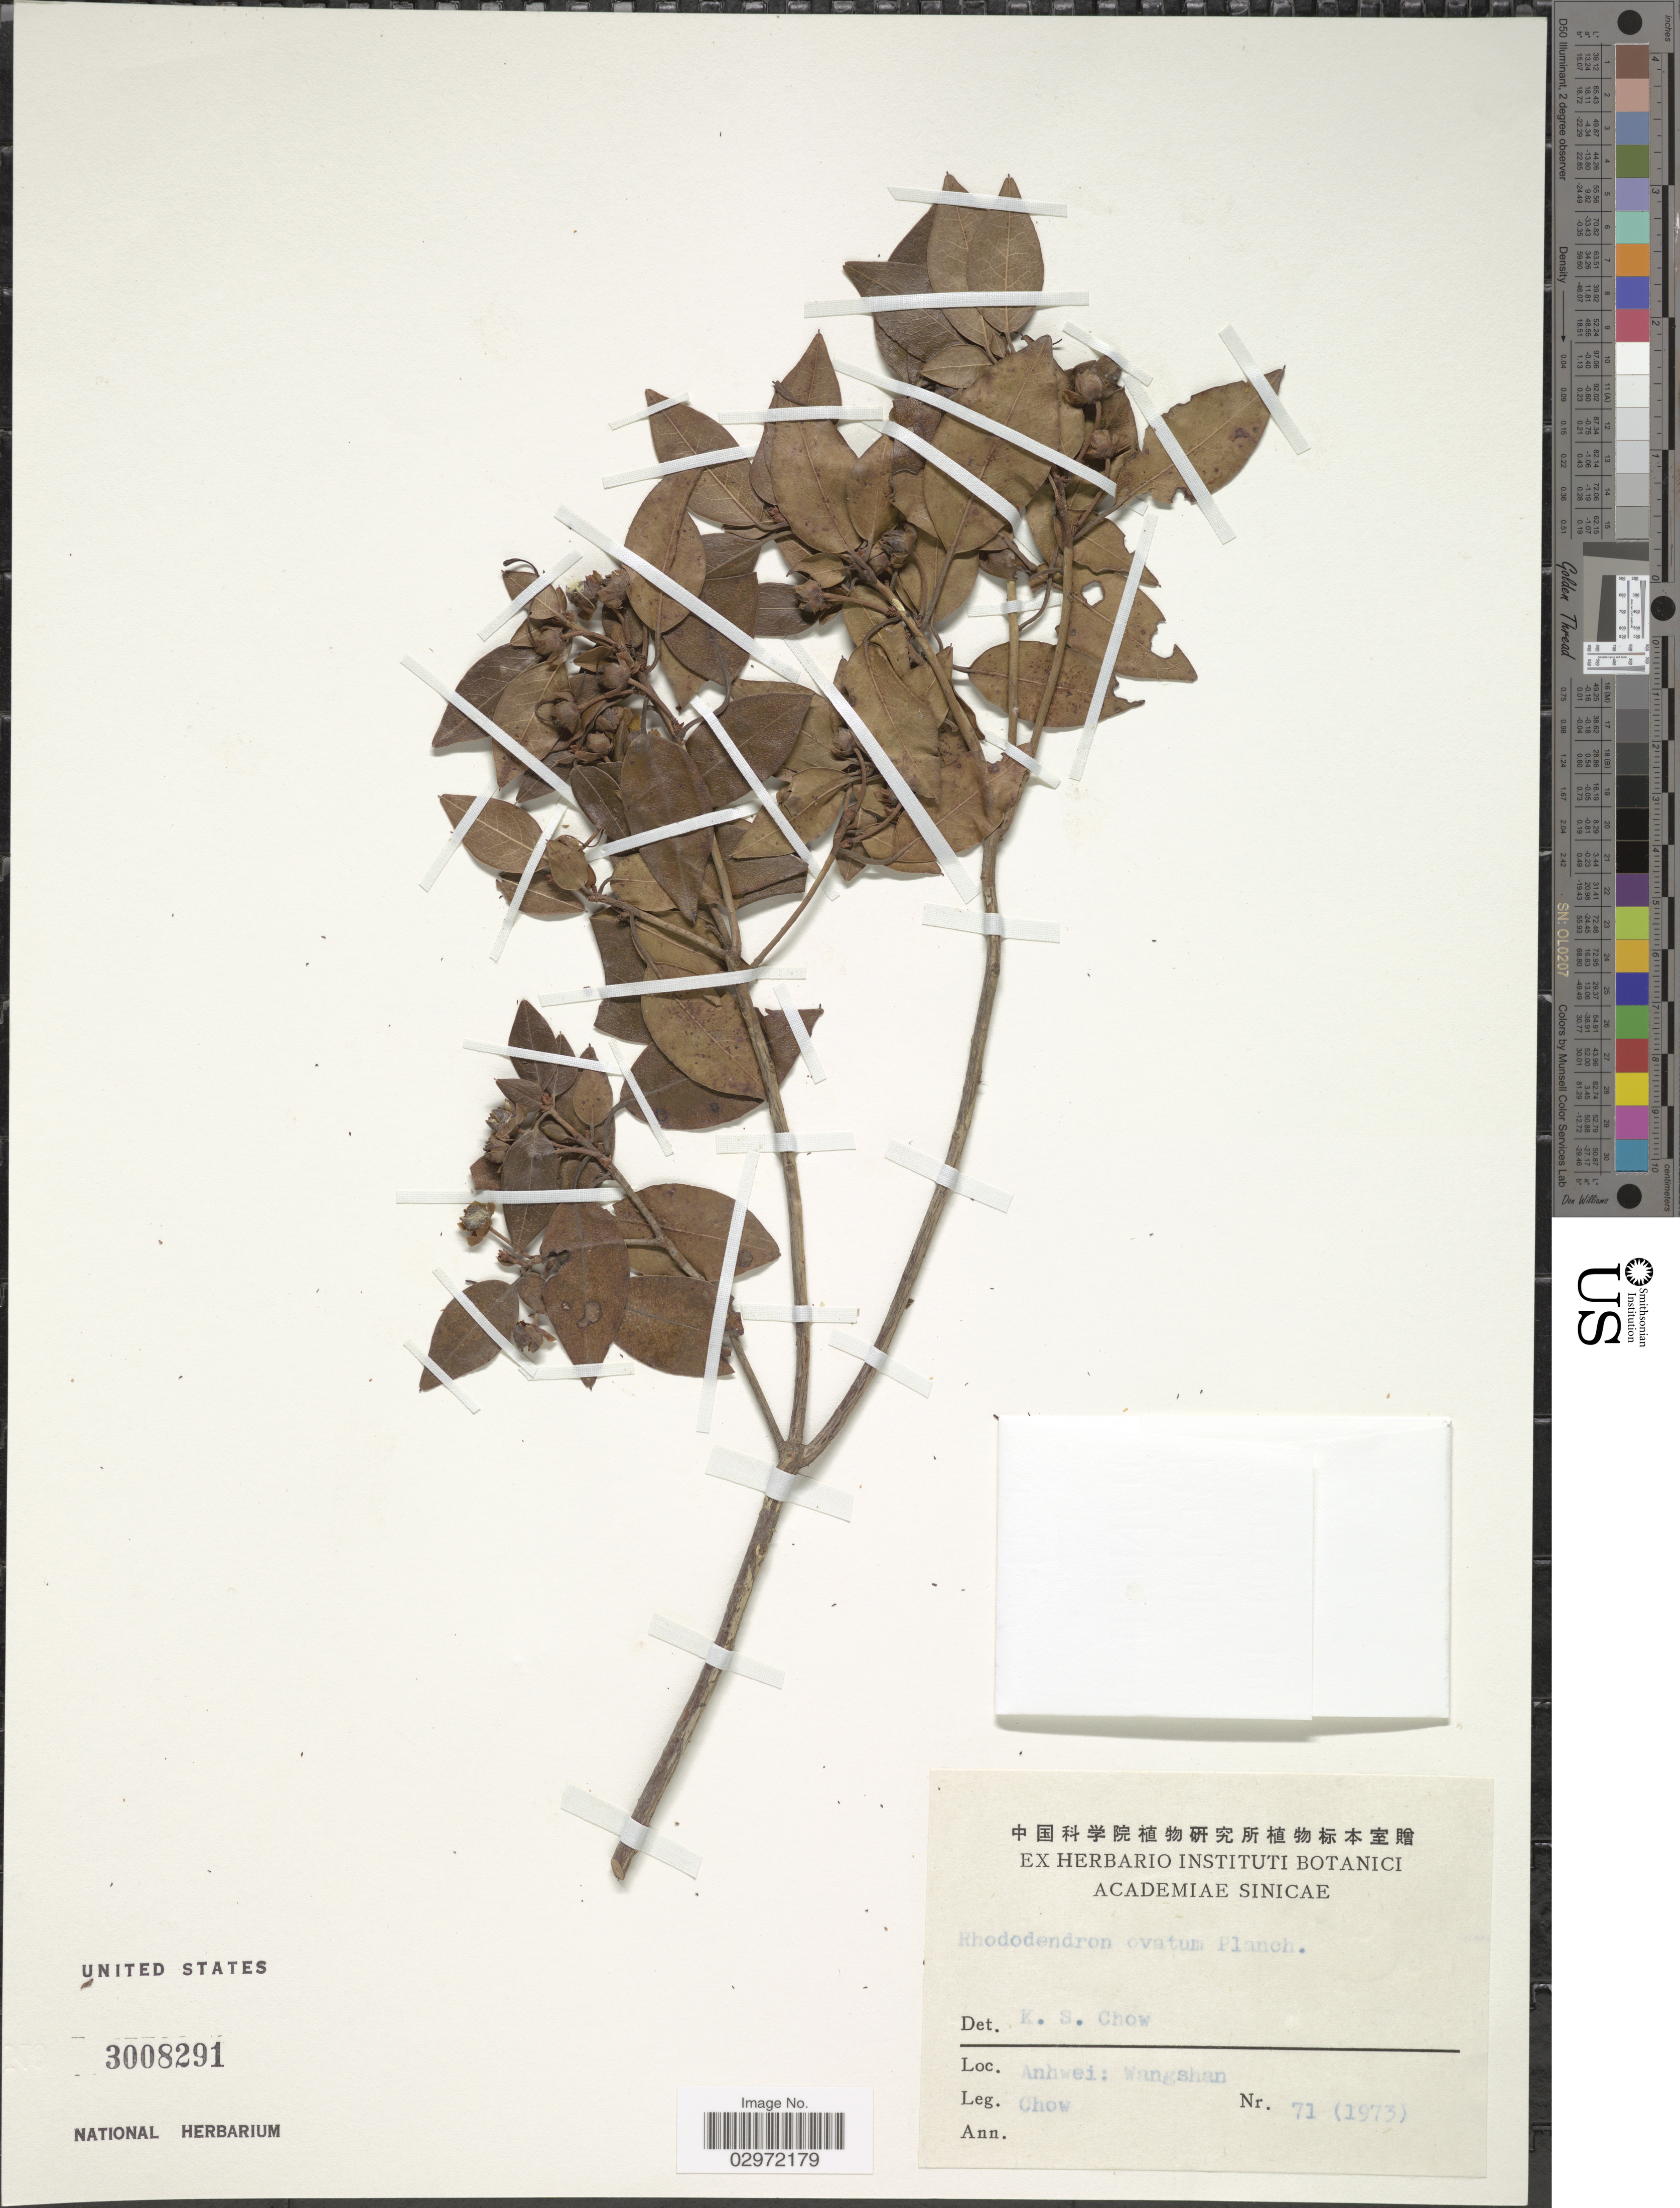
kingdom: Plantae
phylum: Tracheophyta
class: Magnoliopsida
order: Ericales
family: Ericaceae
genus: Rhododendron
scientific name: Rhododendron ovatum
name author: (Lindl.) Planch. ex Maxim.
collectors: Chow, --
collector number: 71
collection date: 1973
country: China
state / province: Anhui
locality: Anhwei: Wangshan.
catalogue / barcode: US 3008291